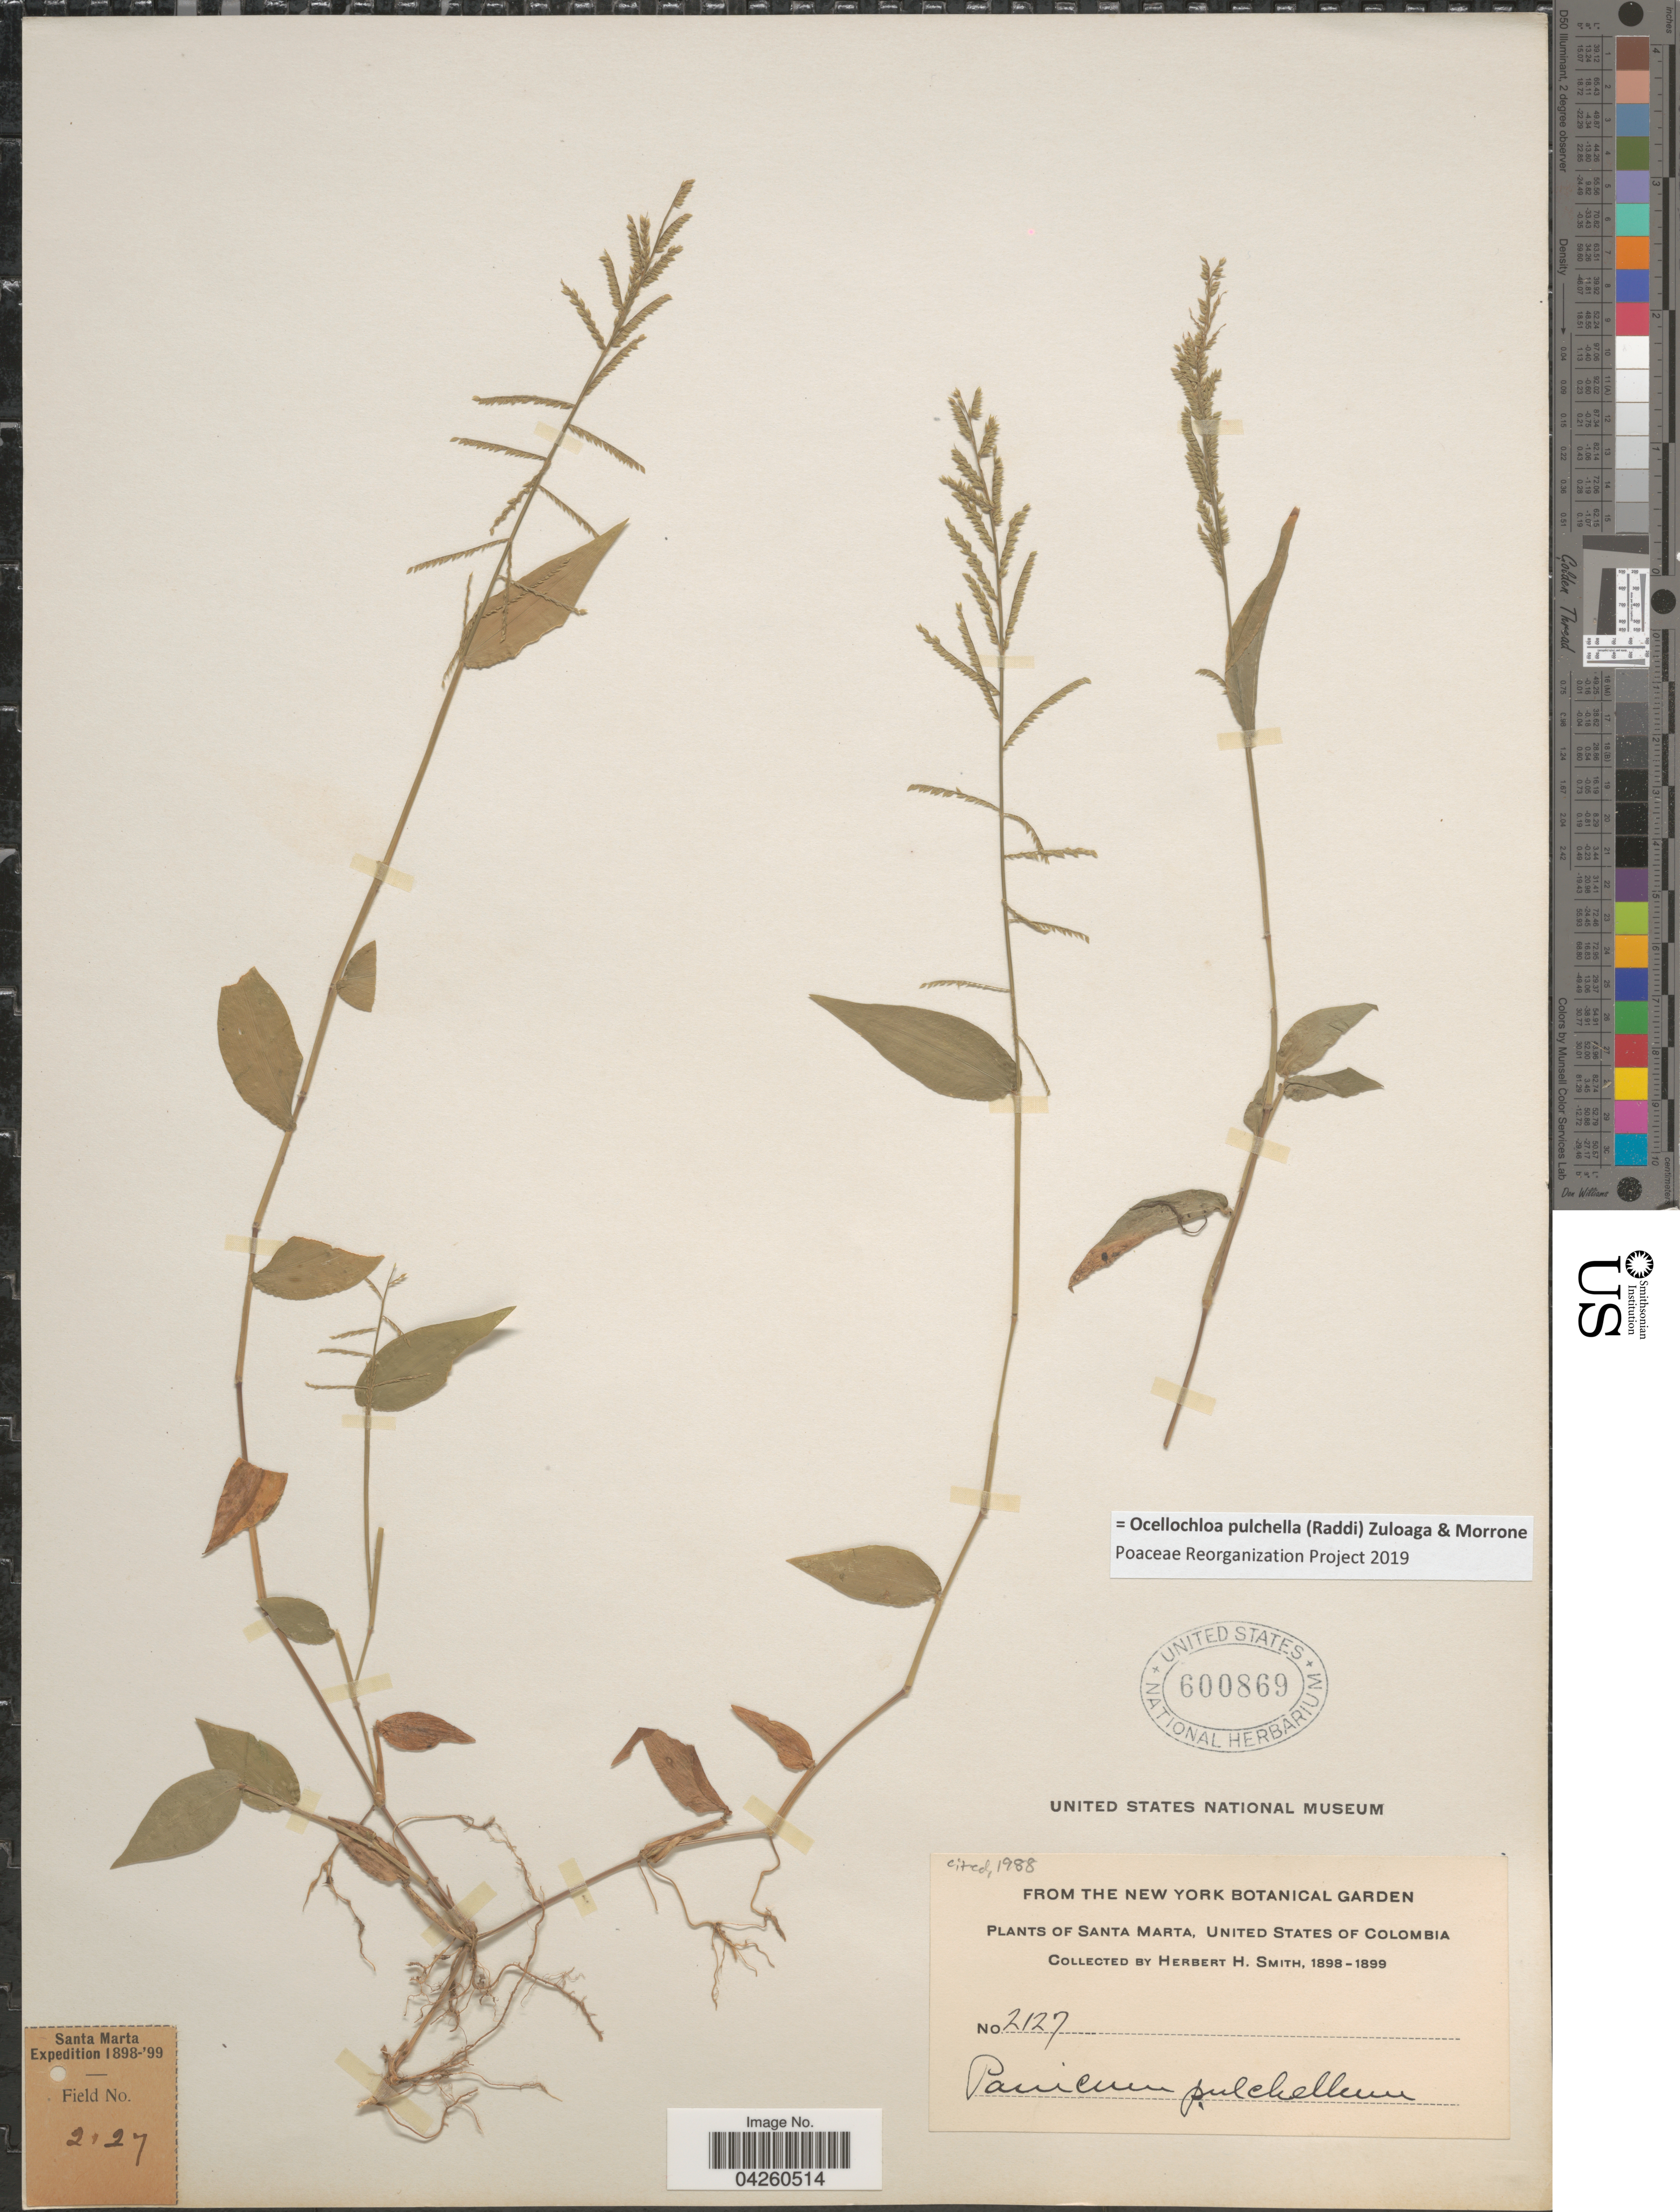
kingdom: Plantae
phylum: Tracheophyta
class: Liliopsida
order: Poales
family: Poaceae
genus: Ocellochloa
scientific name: Ocellochloa pulchella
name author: (Raddi) Zuloaga & Morrone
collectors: Herbert H. Smith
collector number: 2127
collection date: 1898/1899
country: Colombia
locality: Santa Marta, United States of Colombia.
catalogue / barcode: US 600869